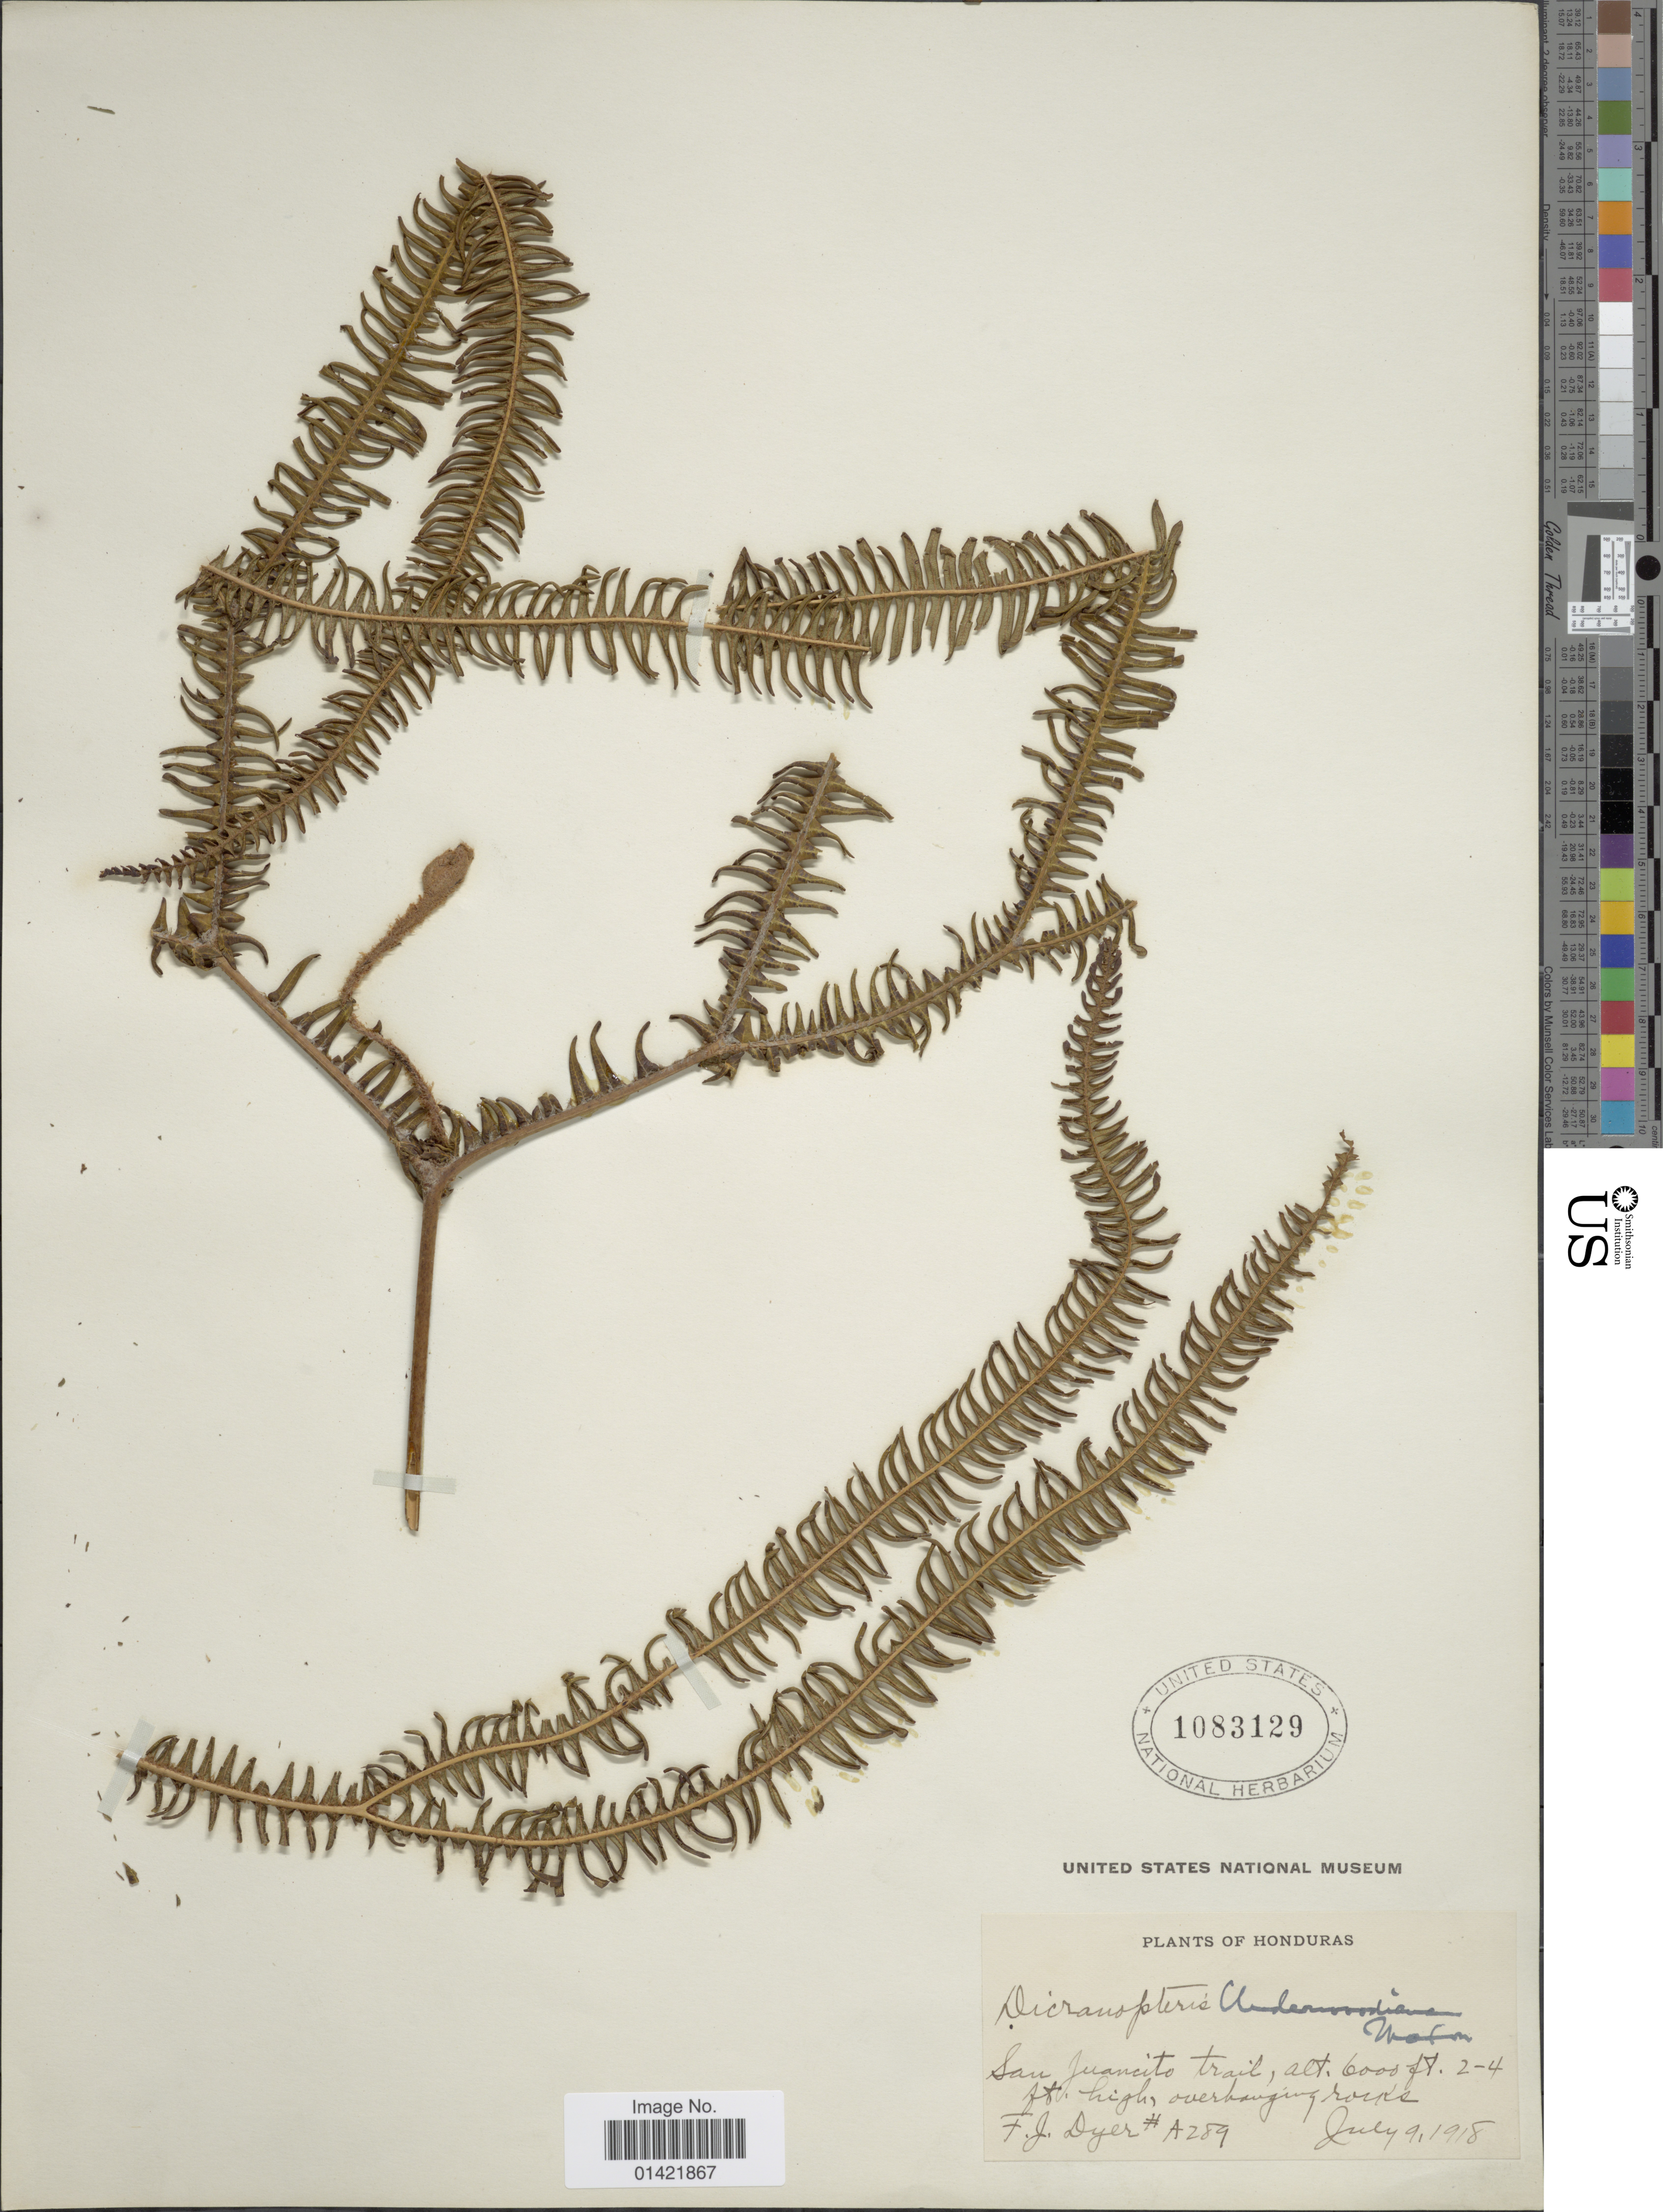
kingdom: Plantae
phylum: Tracheophyta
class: Polypodiopsida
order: Gleicheniales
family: Gleicheniaceae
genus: Sticherus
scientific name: Sticherus underwoodianus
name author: (Maxon) Nakai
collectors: F. J. Dyer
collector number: A289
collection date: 1918-07-09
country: Honduras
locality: San Juancito trail.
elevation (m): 1829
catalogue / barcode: US 1083129